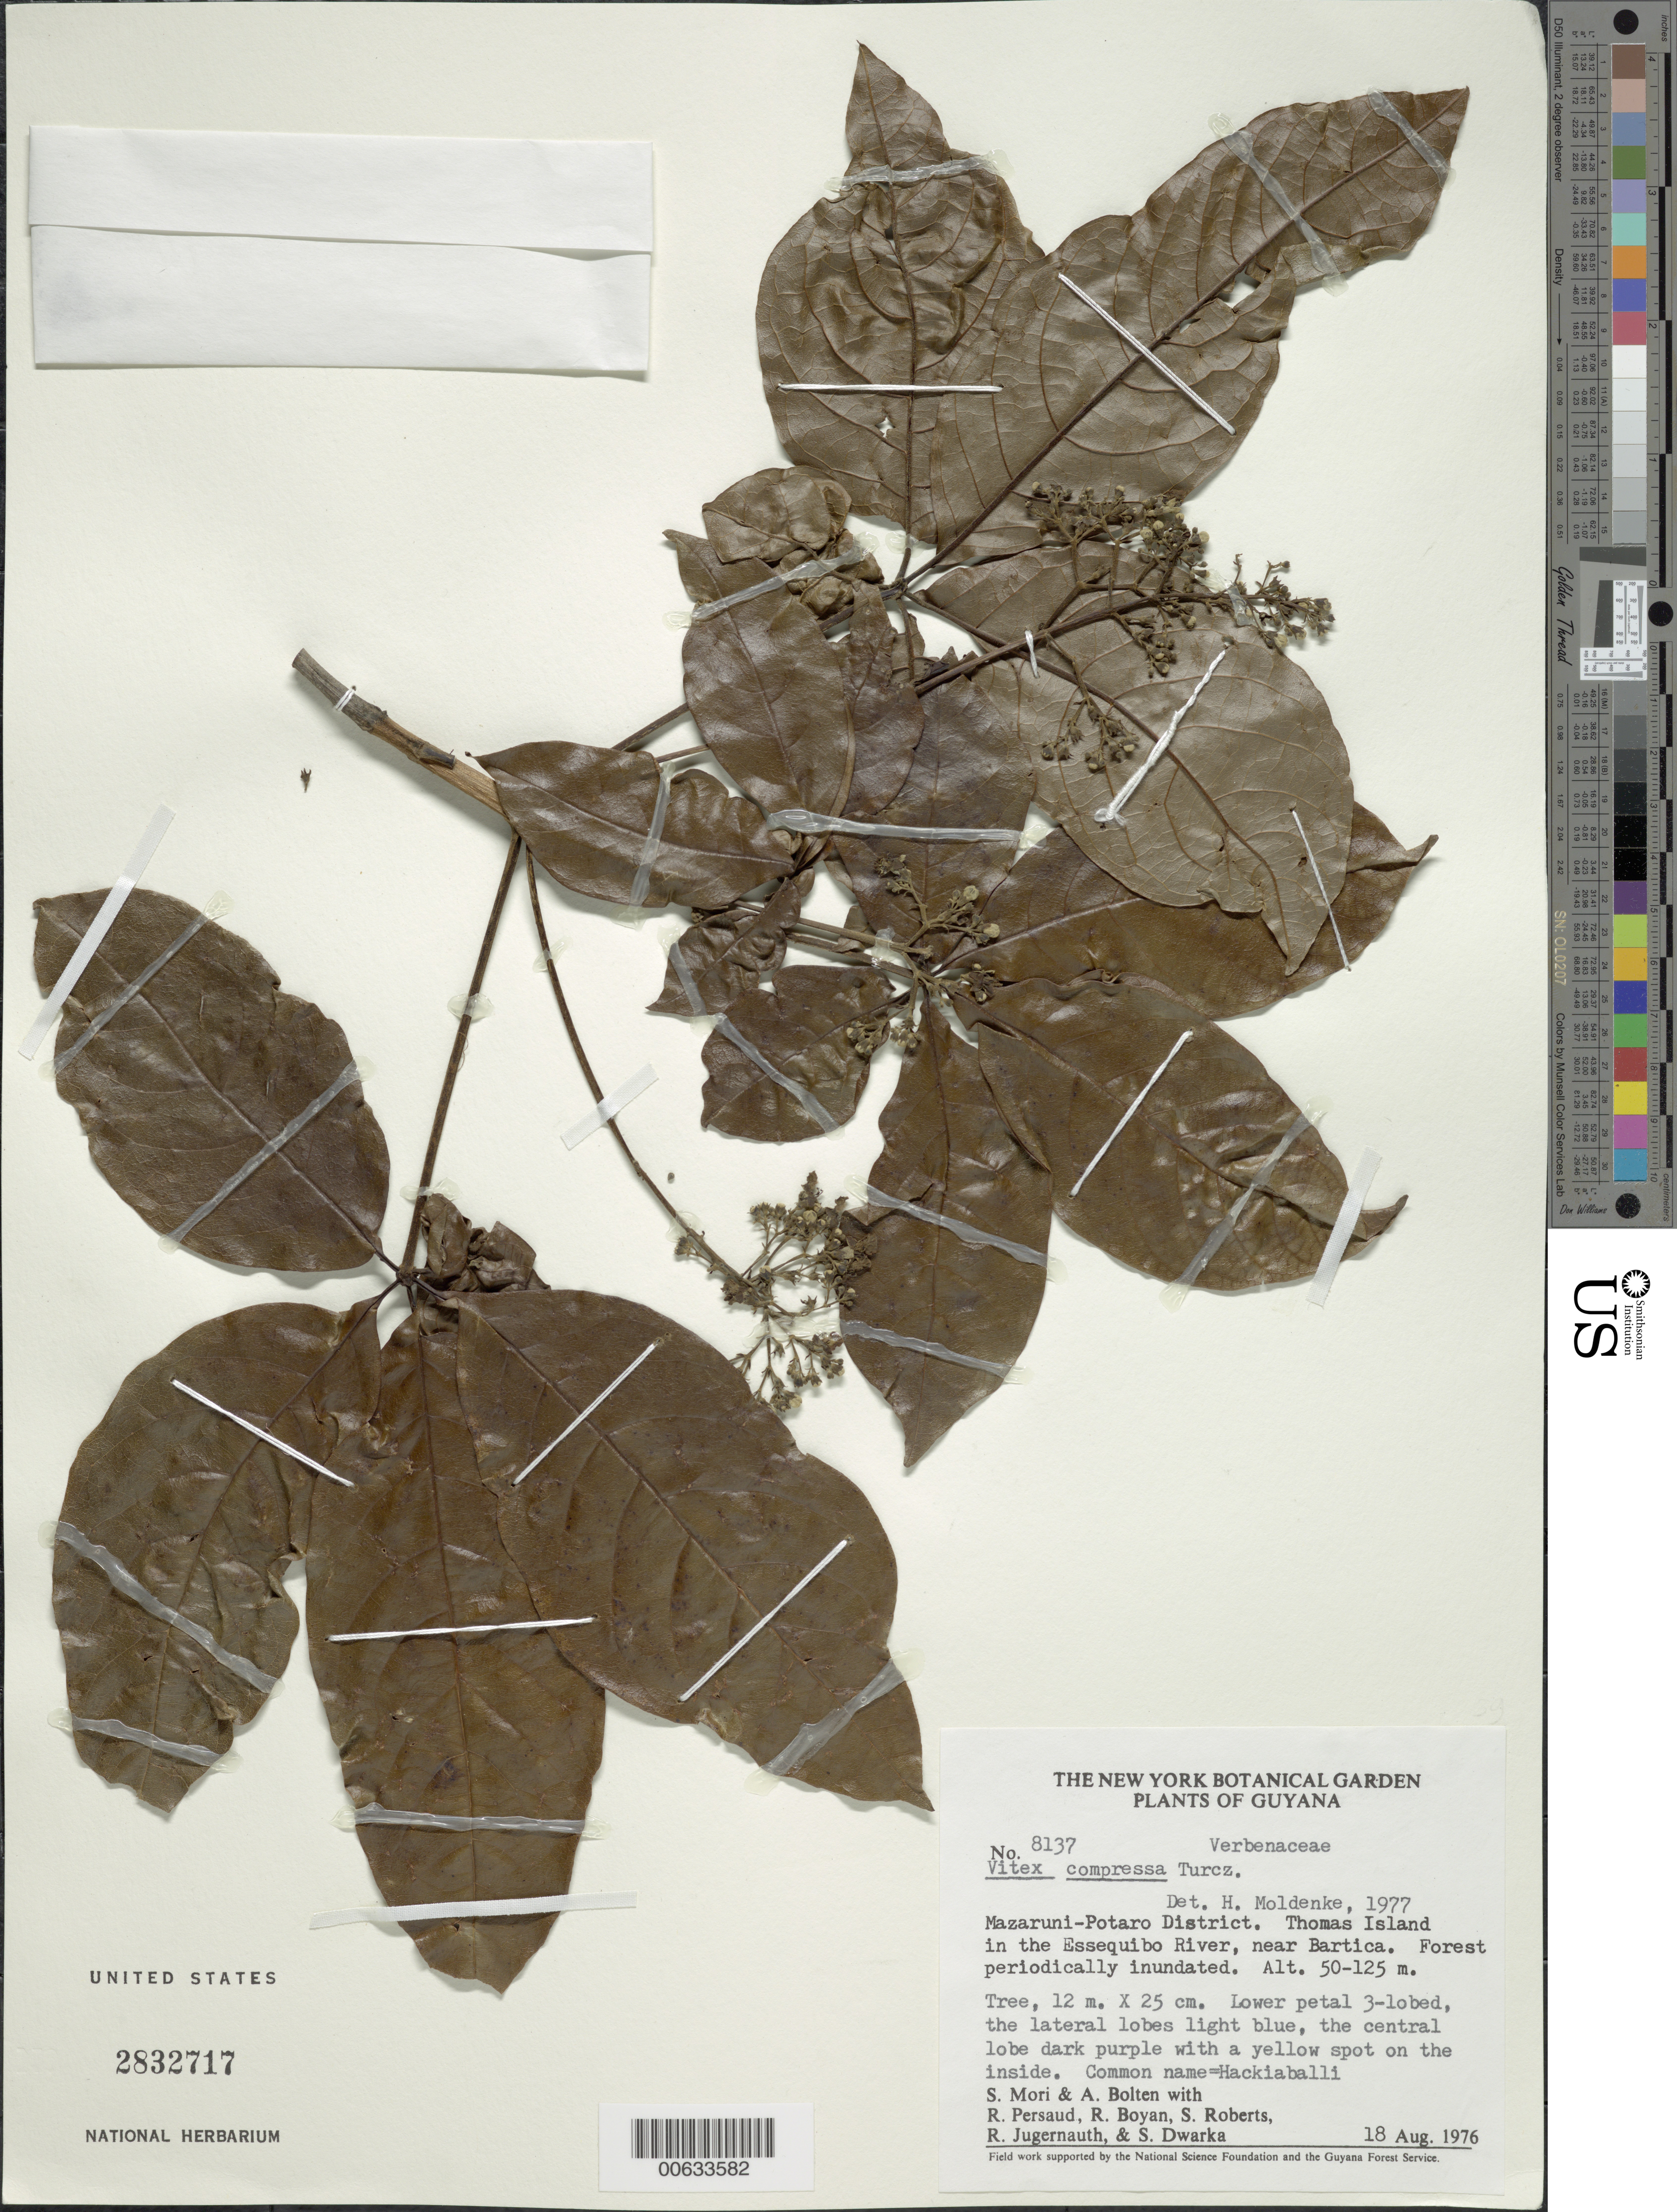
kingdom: Plantae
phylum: Tracheophyta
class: Magnoliopsida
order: Lamiales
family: Lamiaceae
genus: Vitex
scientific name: Vitex compressa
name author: Turcz.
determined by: Moldenke, H. N.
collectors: S. Mori, A. Bolten, R. Persaud, R. Boyan, S. Roberts, R. Jugernauth & S. Dwarka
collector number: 8137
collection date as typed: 18-Aug-76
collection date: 1976-08-18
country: Guyana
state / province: Cuyuni-Mazaruni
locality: Thomas Island, Essequibo River, near Bartica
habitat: Forest periodically inundated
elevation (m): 50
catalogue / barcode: US 2832717